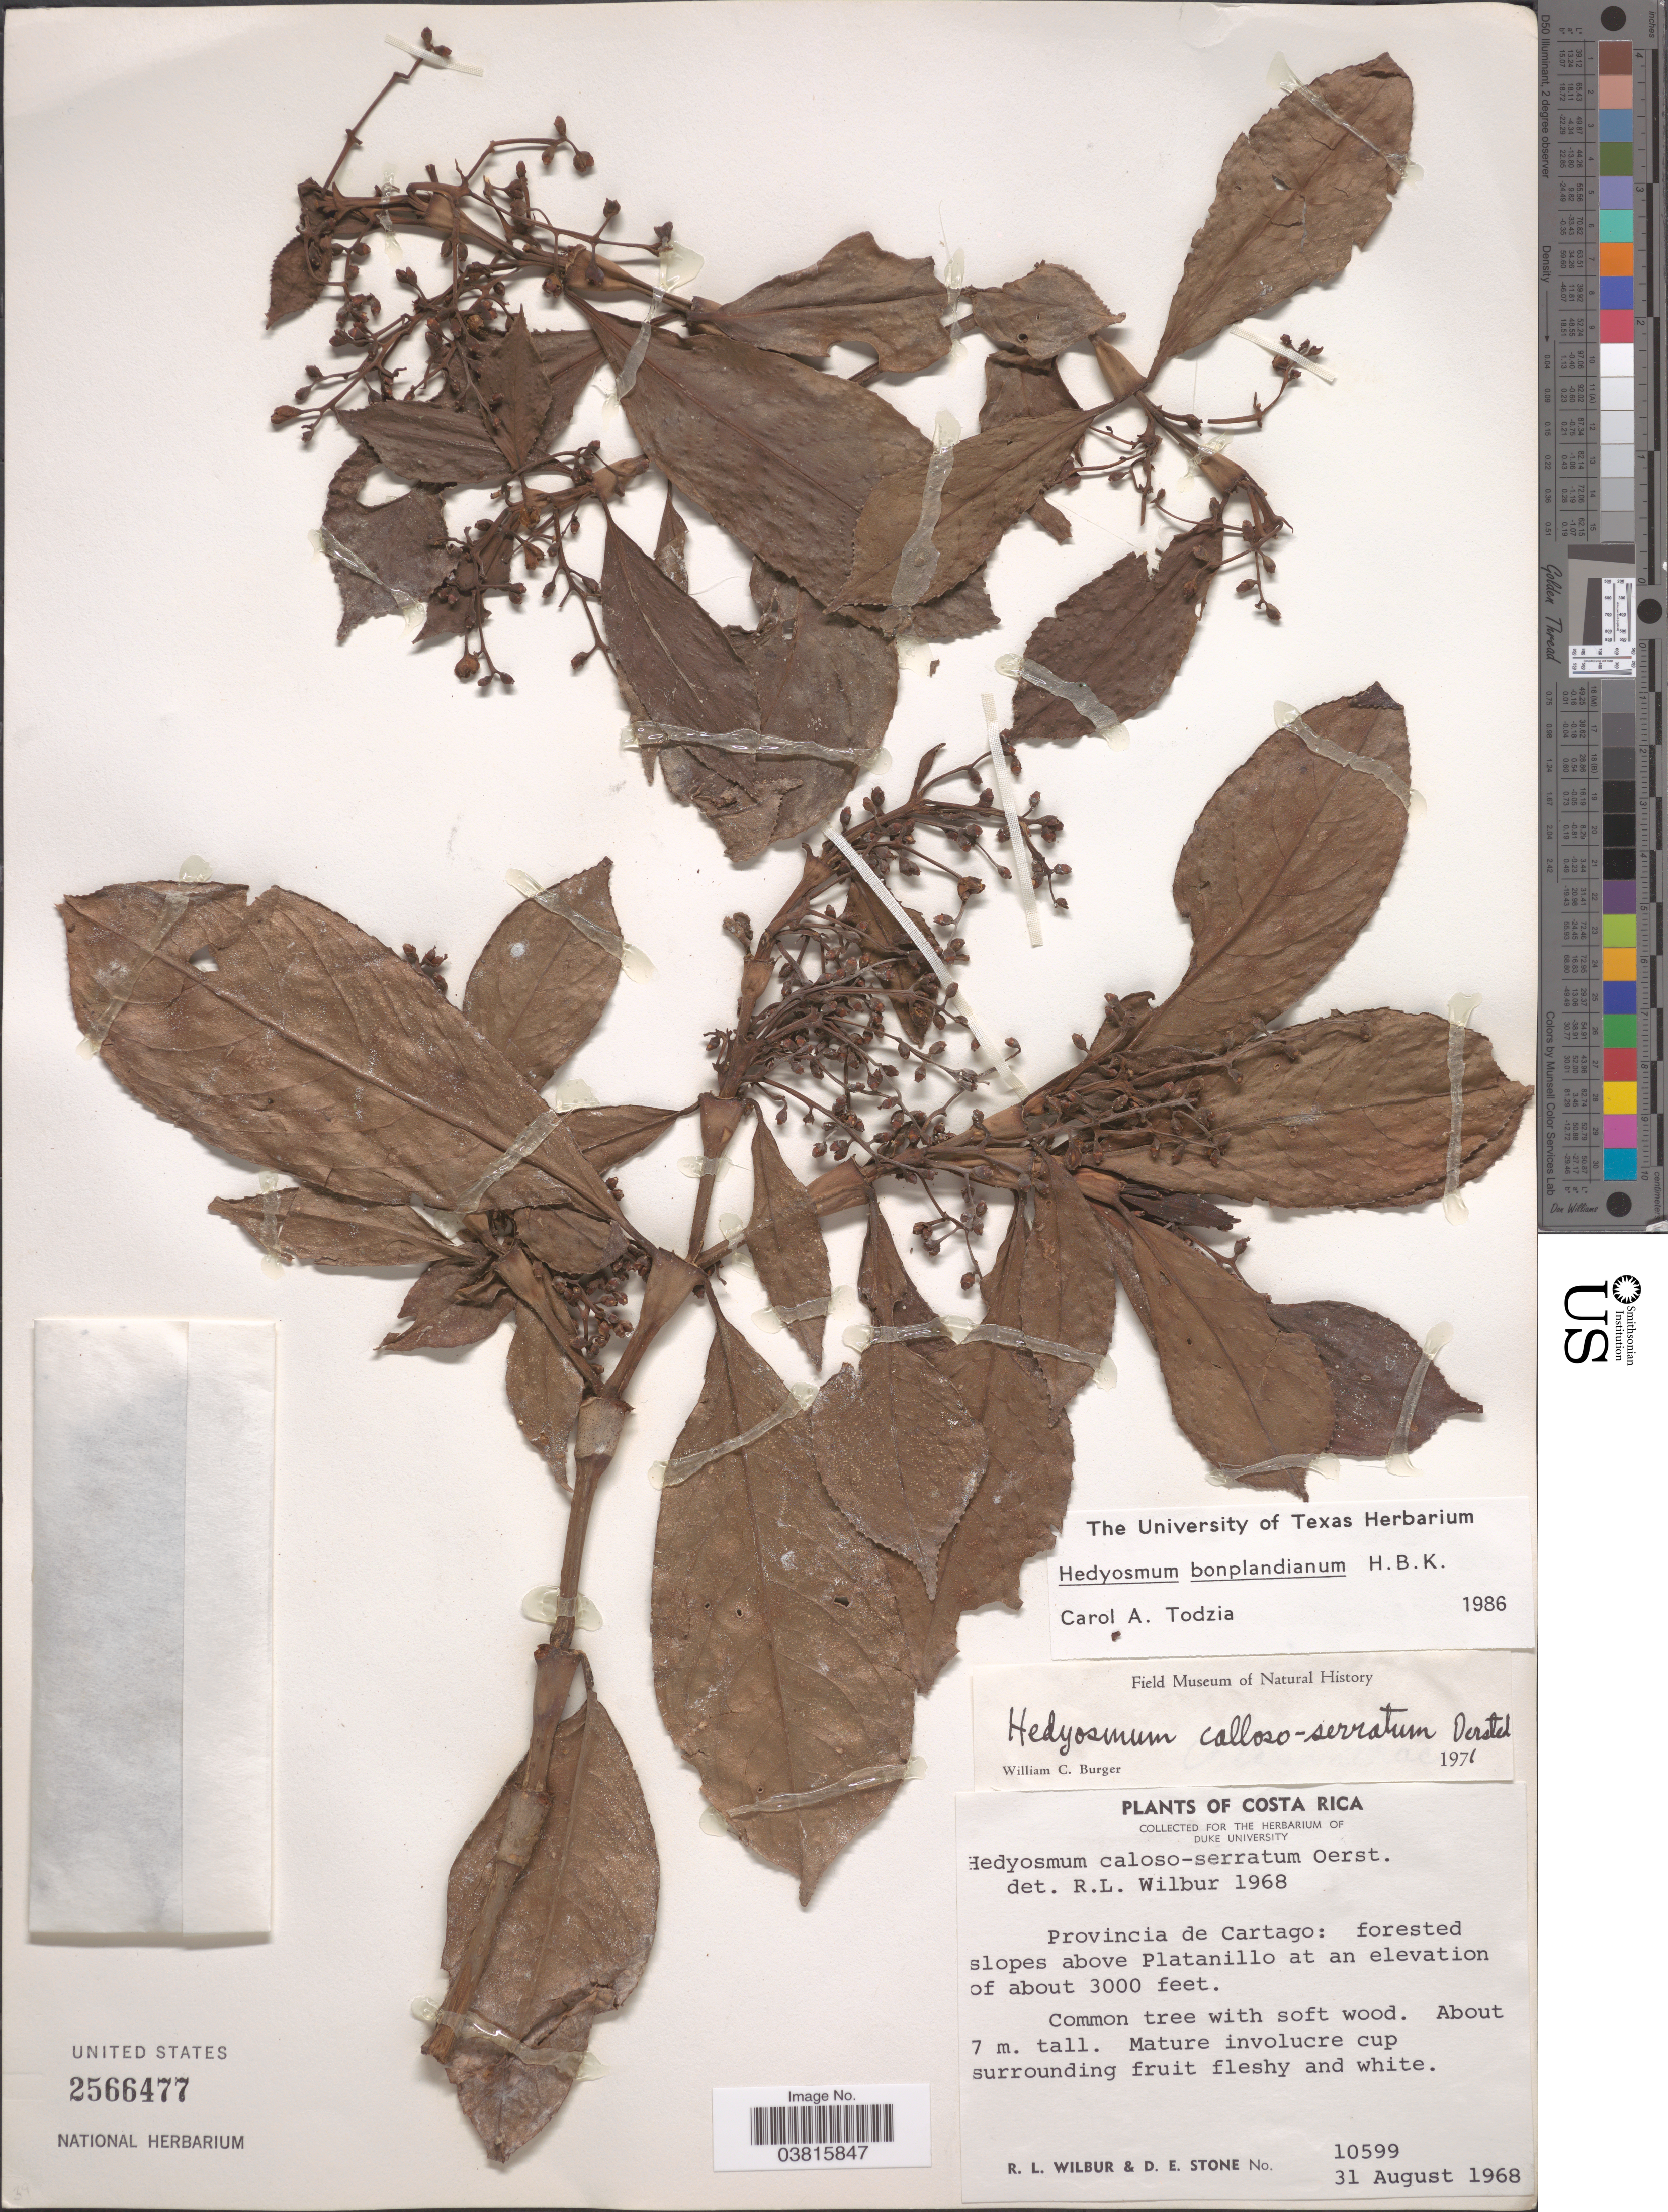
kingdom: Plantae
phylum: Tracheophyta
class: Magnoliopsida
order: Chloranthales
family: Chloranthaceae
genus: Hedyosmum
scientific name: Hedyosmum bonplandianum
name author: Kunth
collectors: R. L. Wilbur & D. E. Stone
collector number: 10599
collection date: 1968-08-31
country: Costa Rica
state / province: Cartago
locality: Forested slopes above Platanillo.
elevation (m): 914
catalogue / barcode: US 2566477